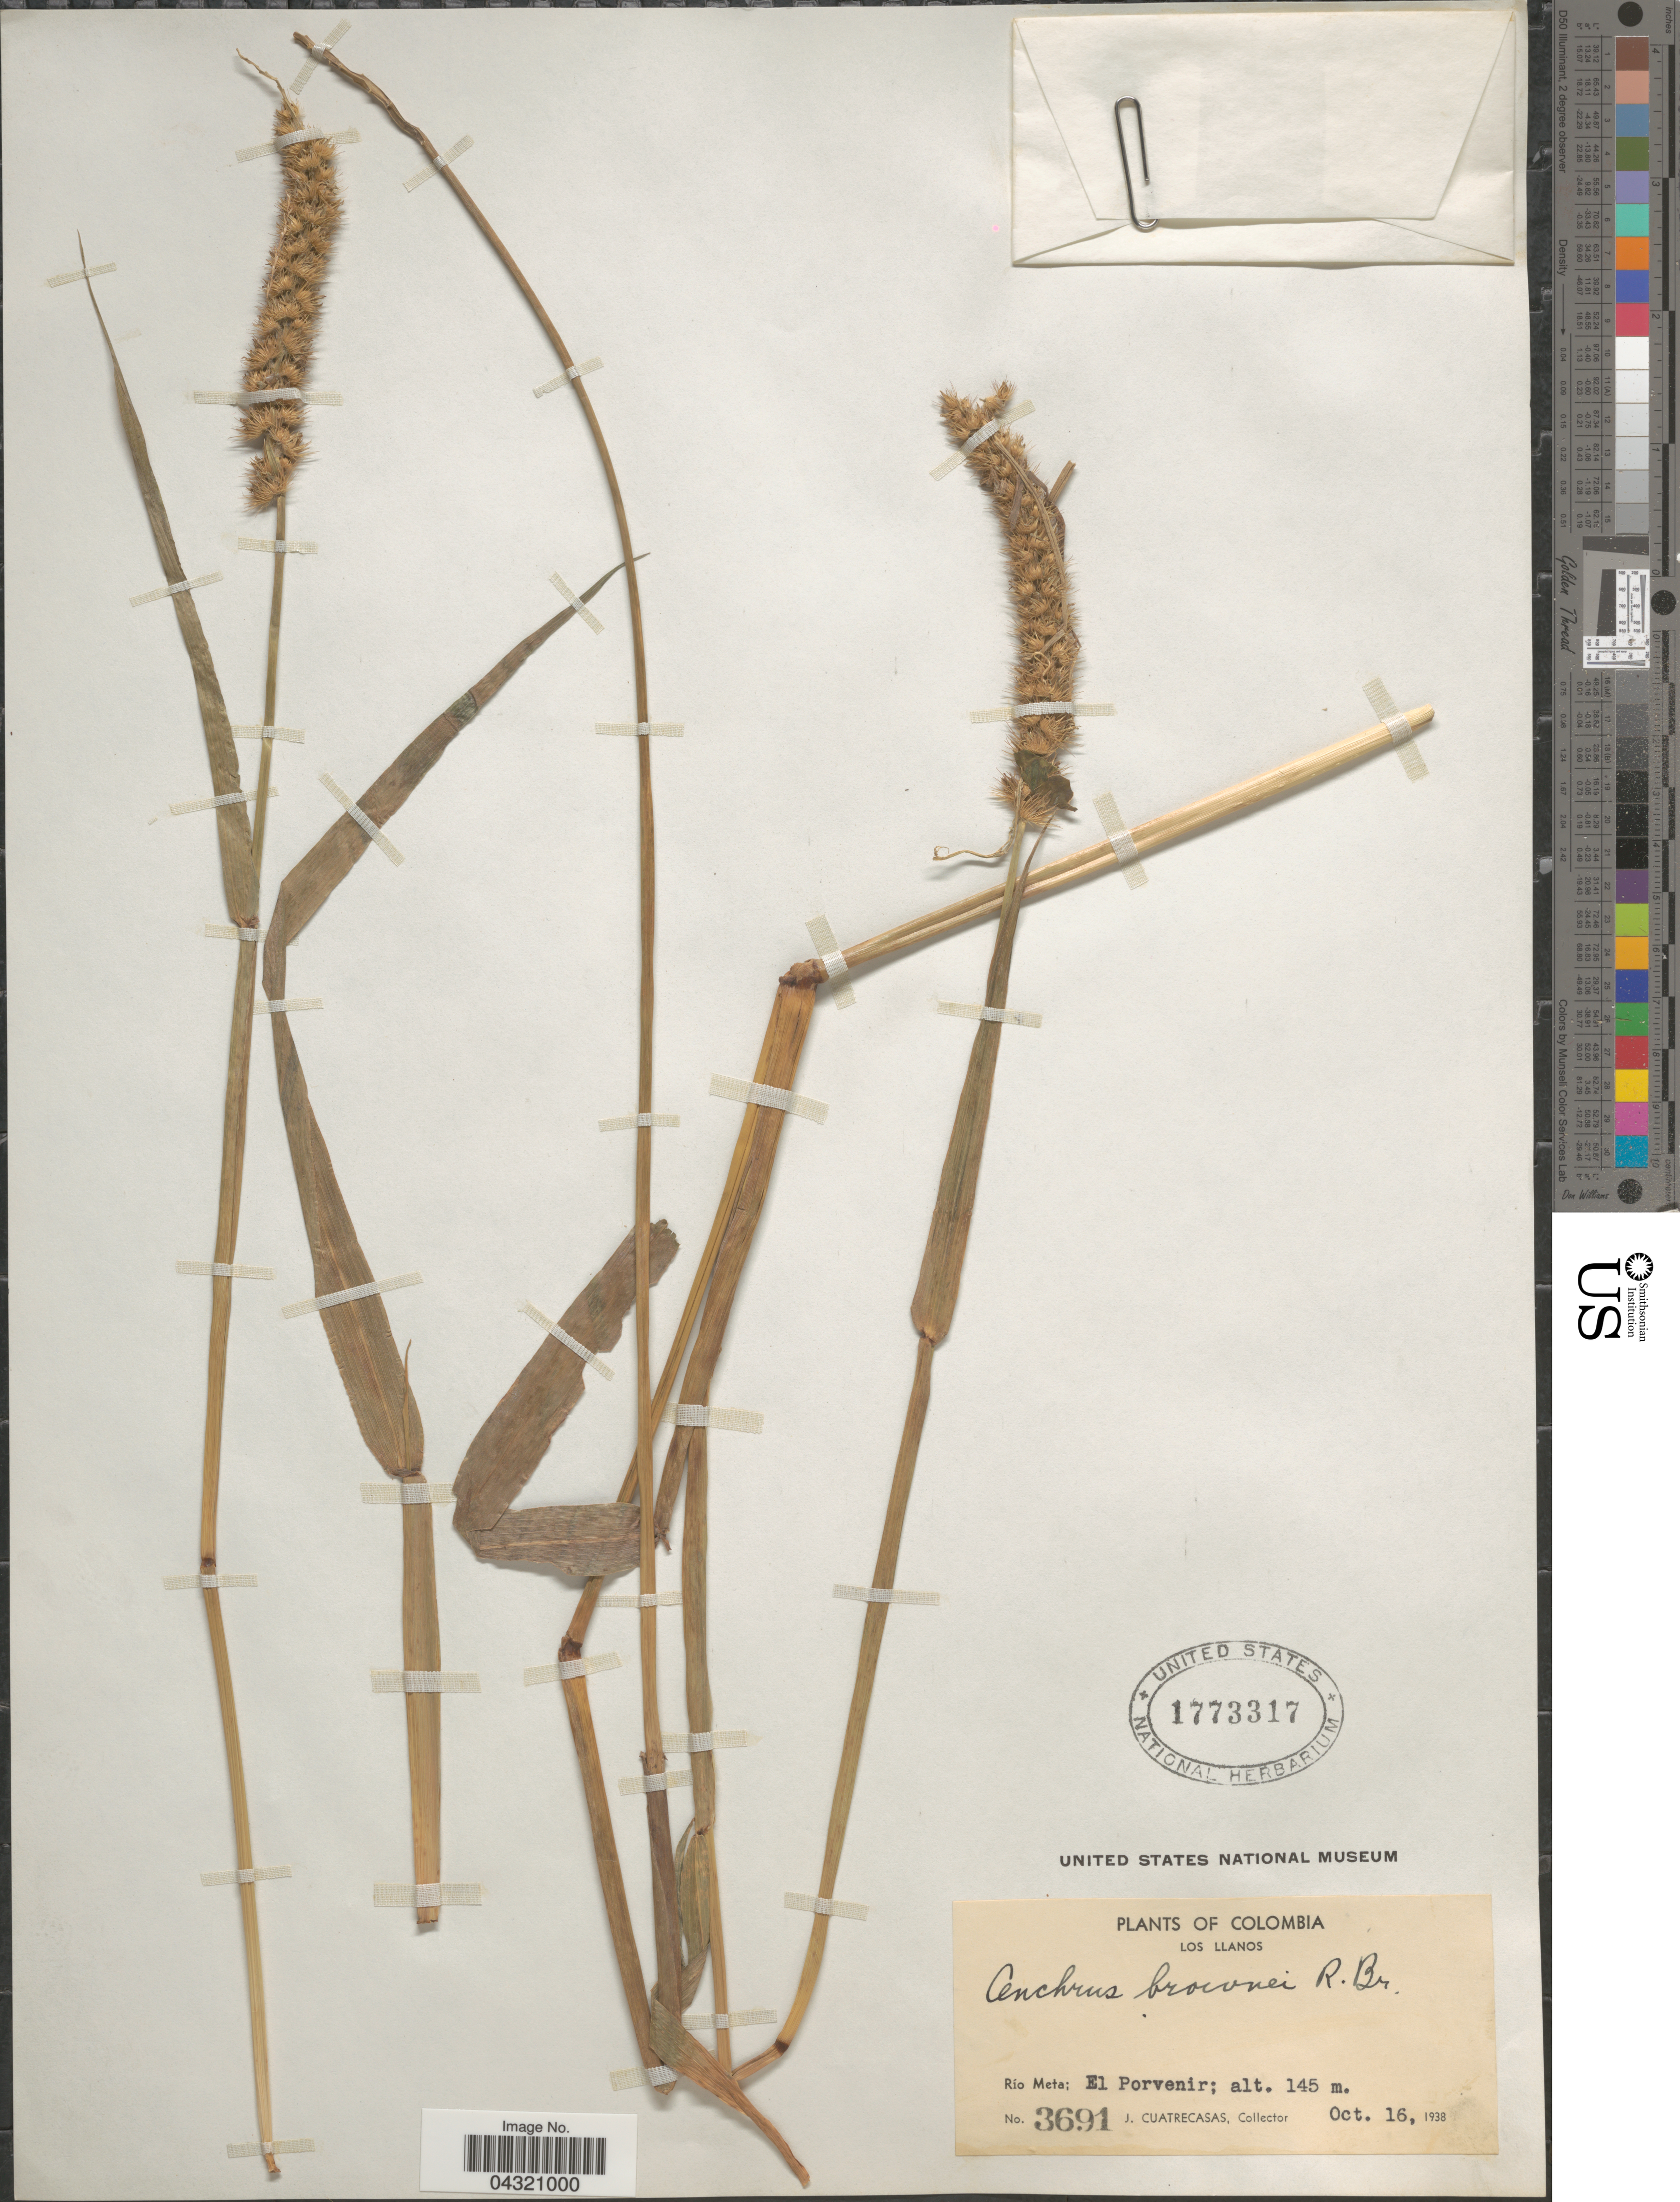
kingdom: Plantae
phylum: Tracheophyta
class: Liliopsida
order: Poales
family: Poaceae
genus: Cenchrus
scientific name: Cenchrus brownii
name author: Roem. & Schult.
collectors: J. Cuatrecasas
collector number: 3691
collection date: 1938-10-16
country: Colombia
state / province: Meta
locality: Los Llanos. Río Meta: El Porvenir.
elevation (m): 145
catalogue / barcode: US 1773317